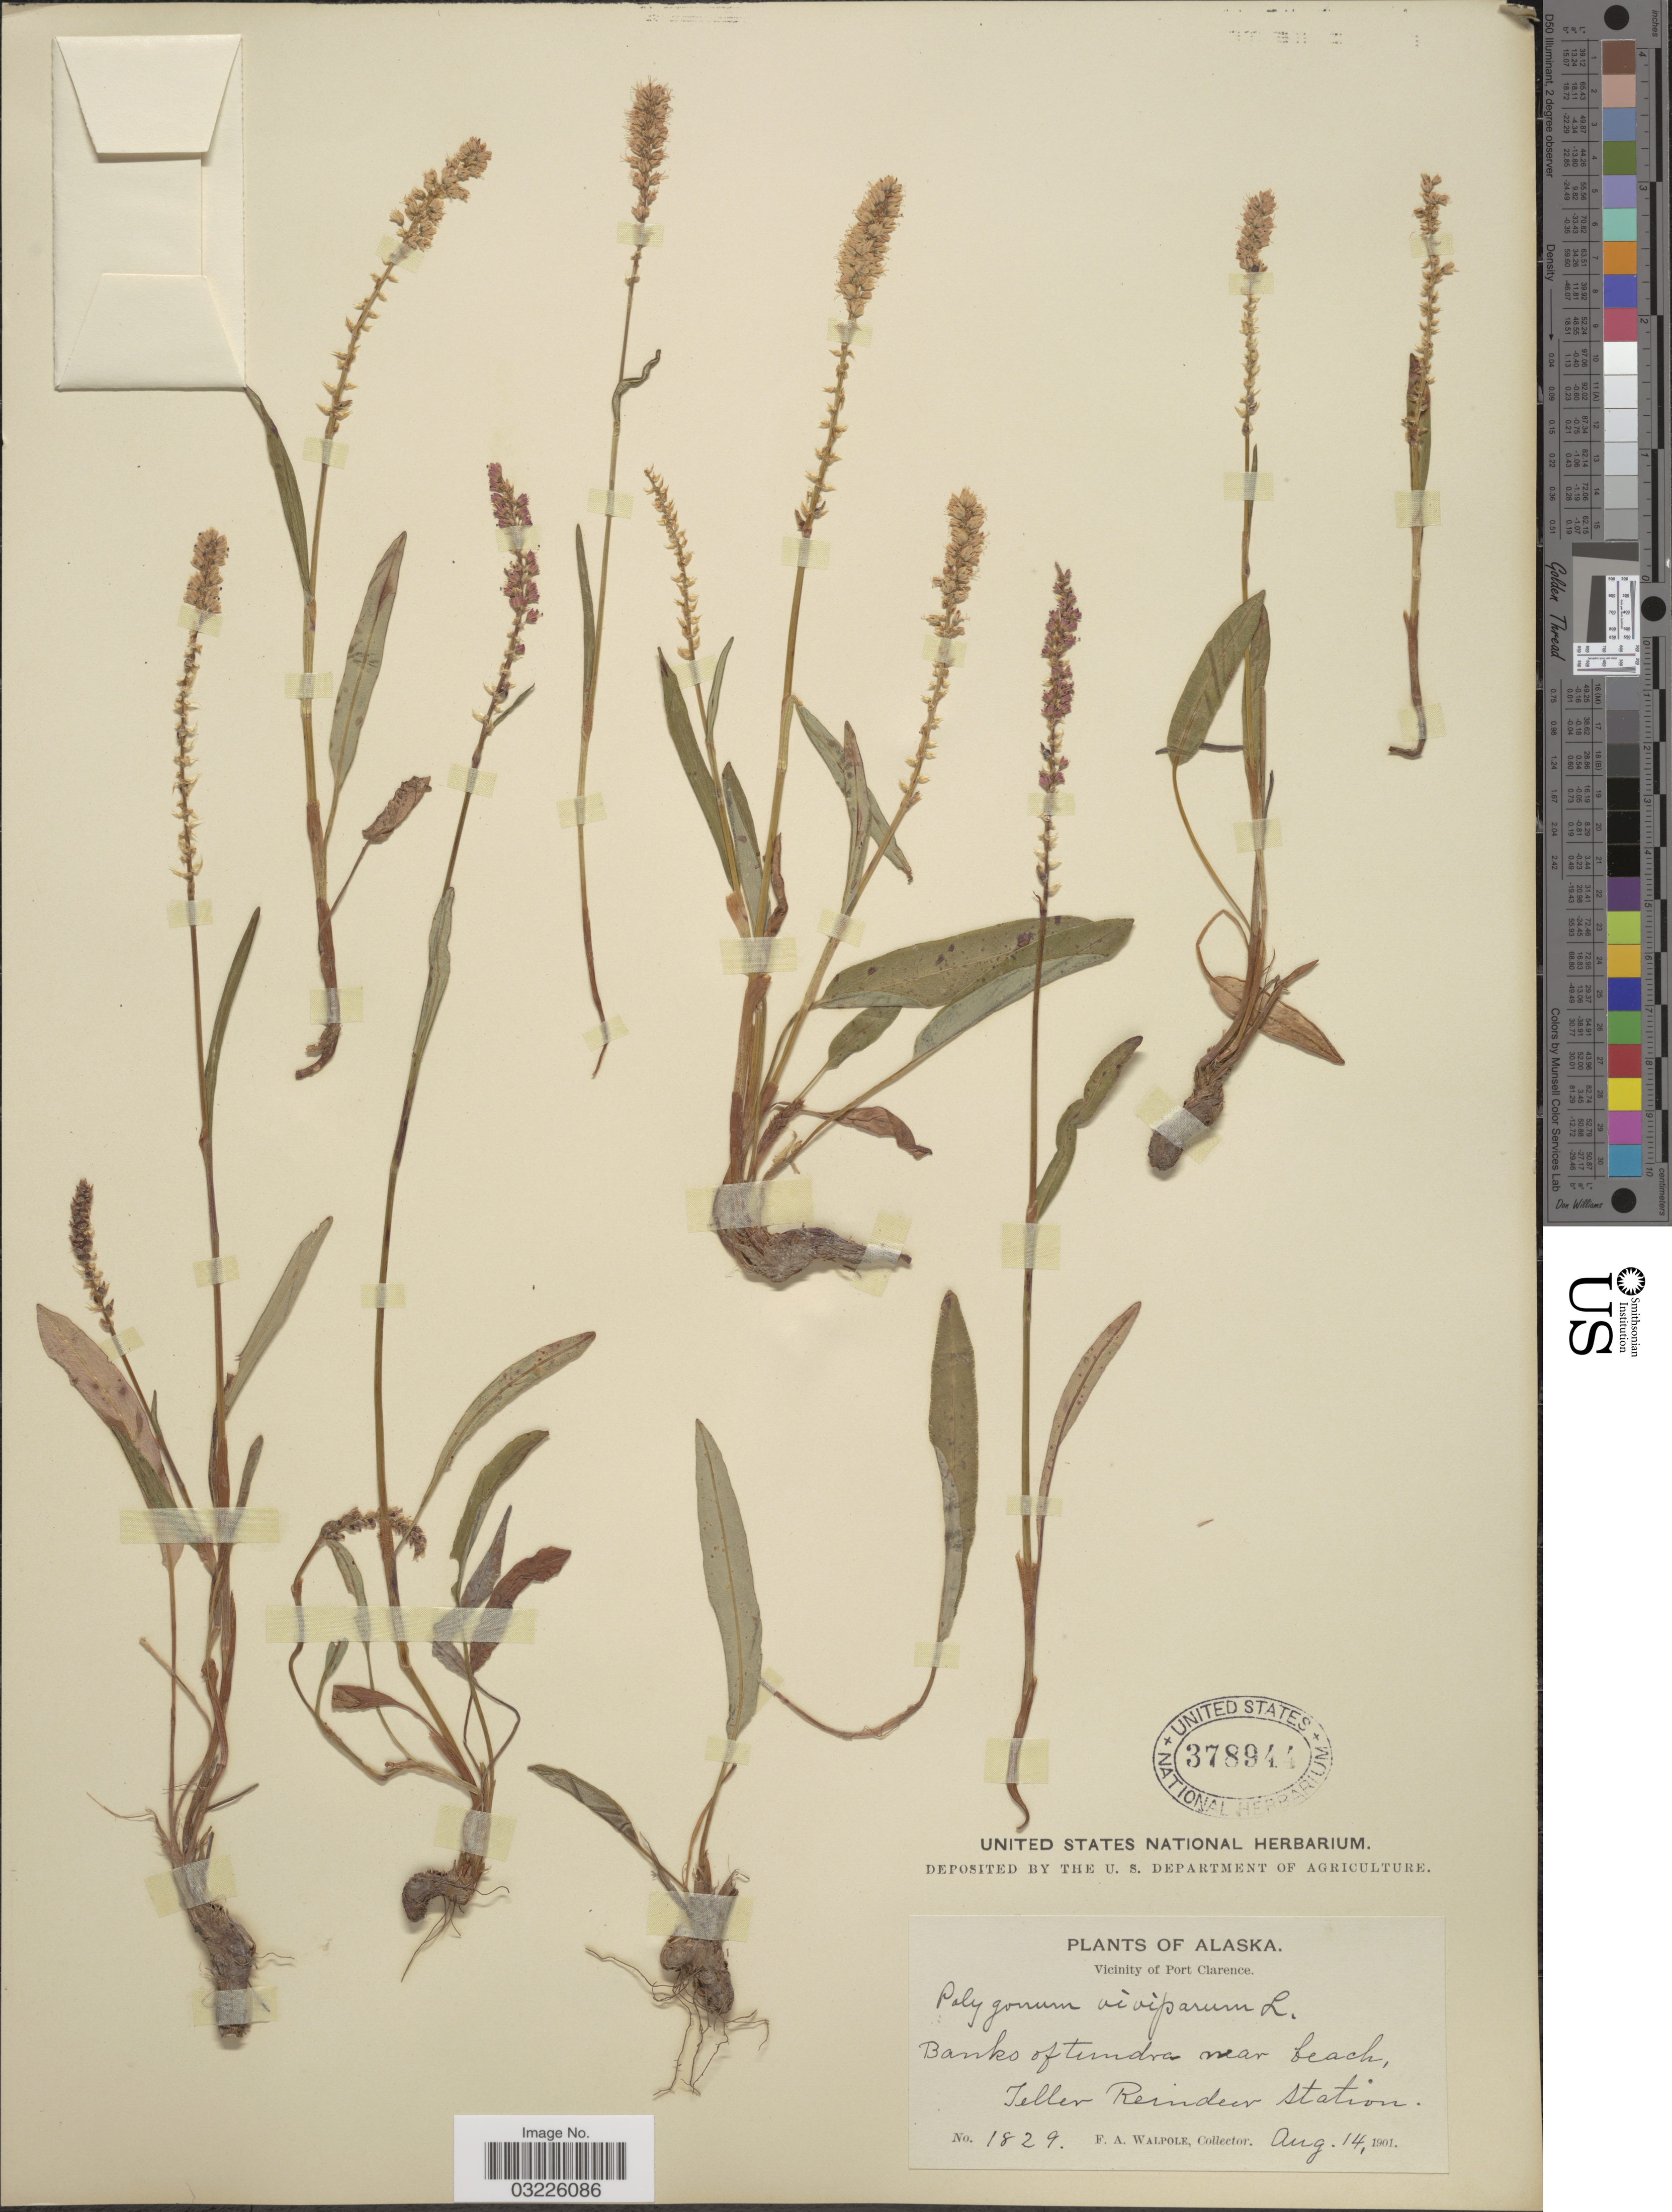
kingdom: Plantae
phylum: Tracheophyta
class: Magnoliopsida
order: Caryophyllales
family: Polygonaceae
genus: Bistorta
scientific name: Bistorta vivipara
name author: (L.) Delarbre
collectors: F. Walpole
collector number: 1829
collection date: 1901-08-14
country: United States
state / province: Alaska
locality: Vicinity of Port Clarence. Banks of tundra near beach, Teller Reindeer Station.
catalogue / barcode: US 378944